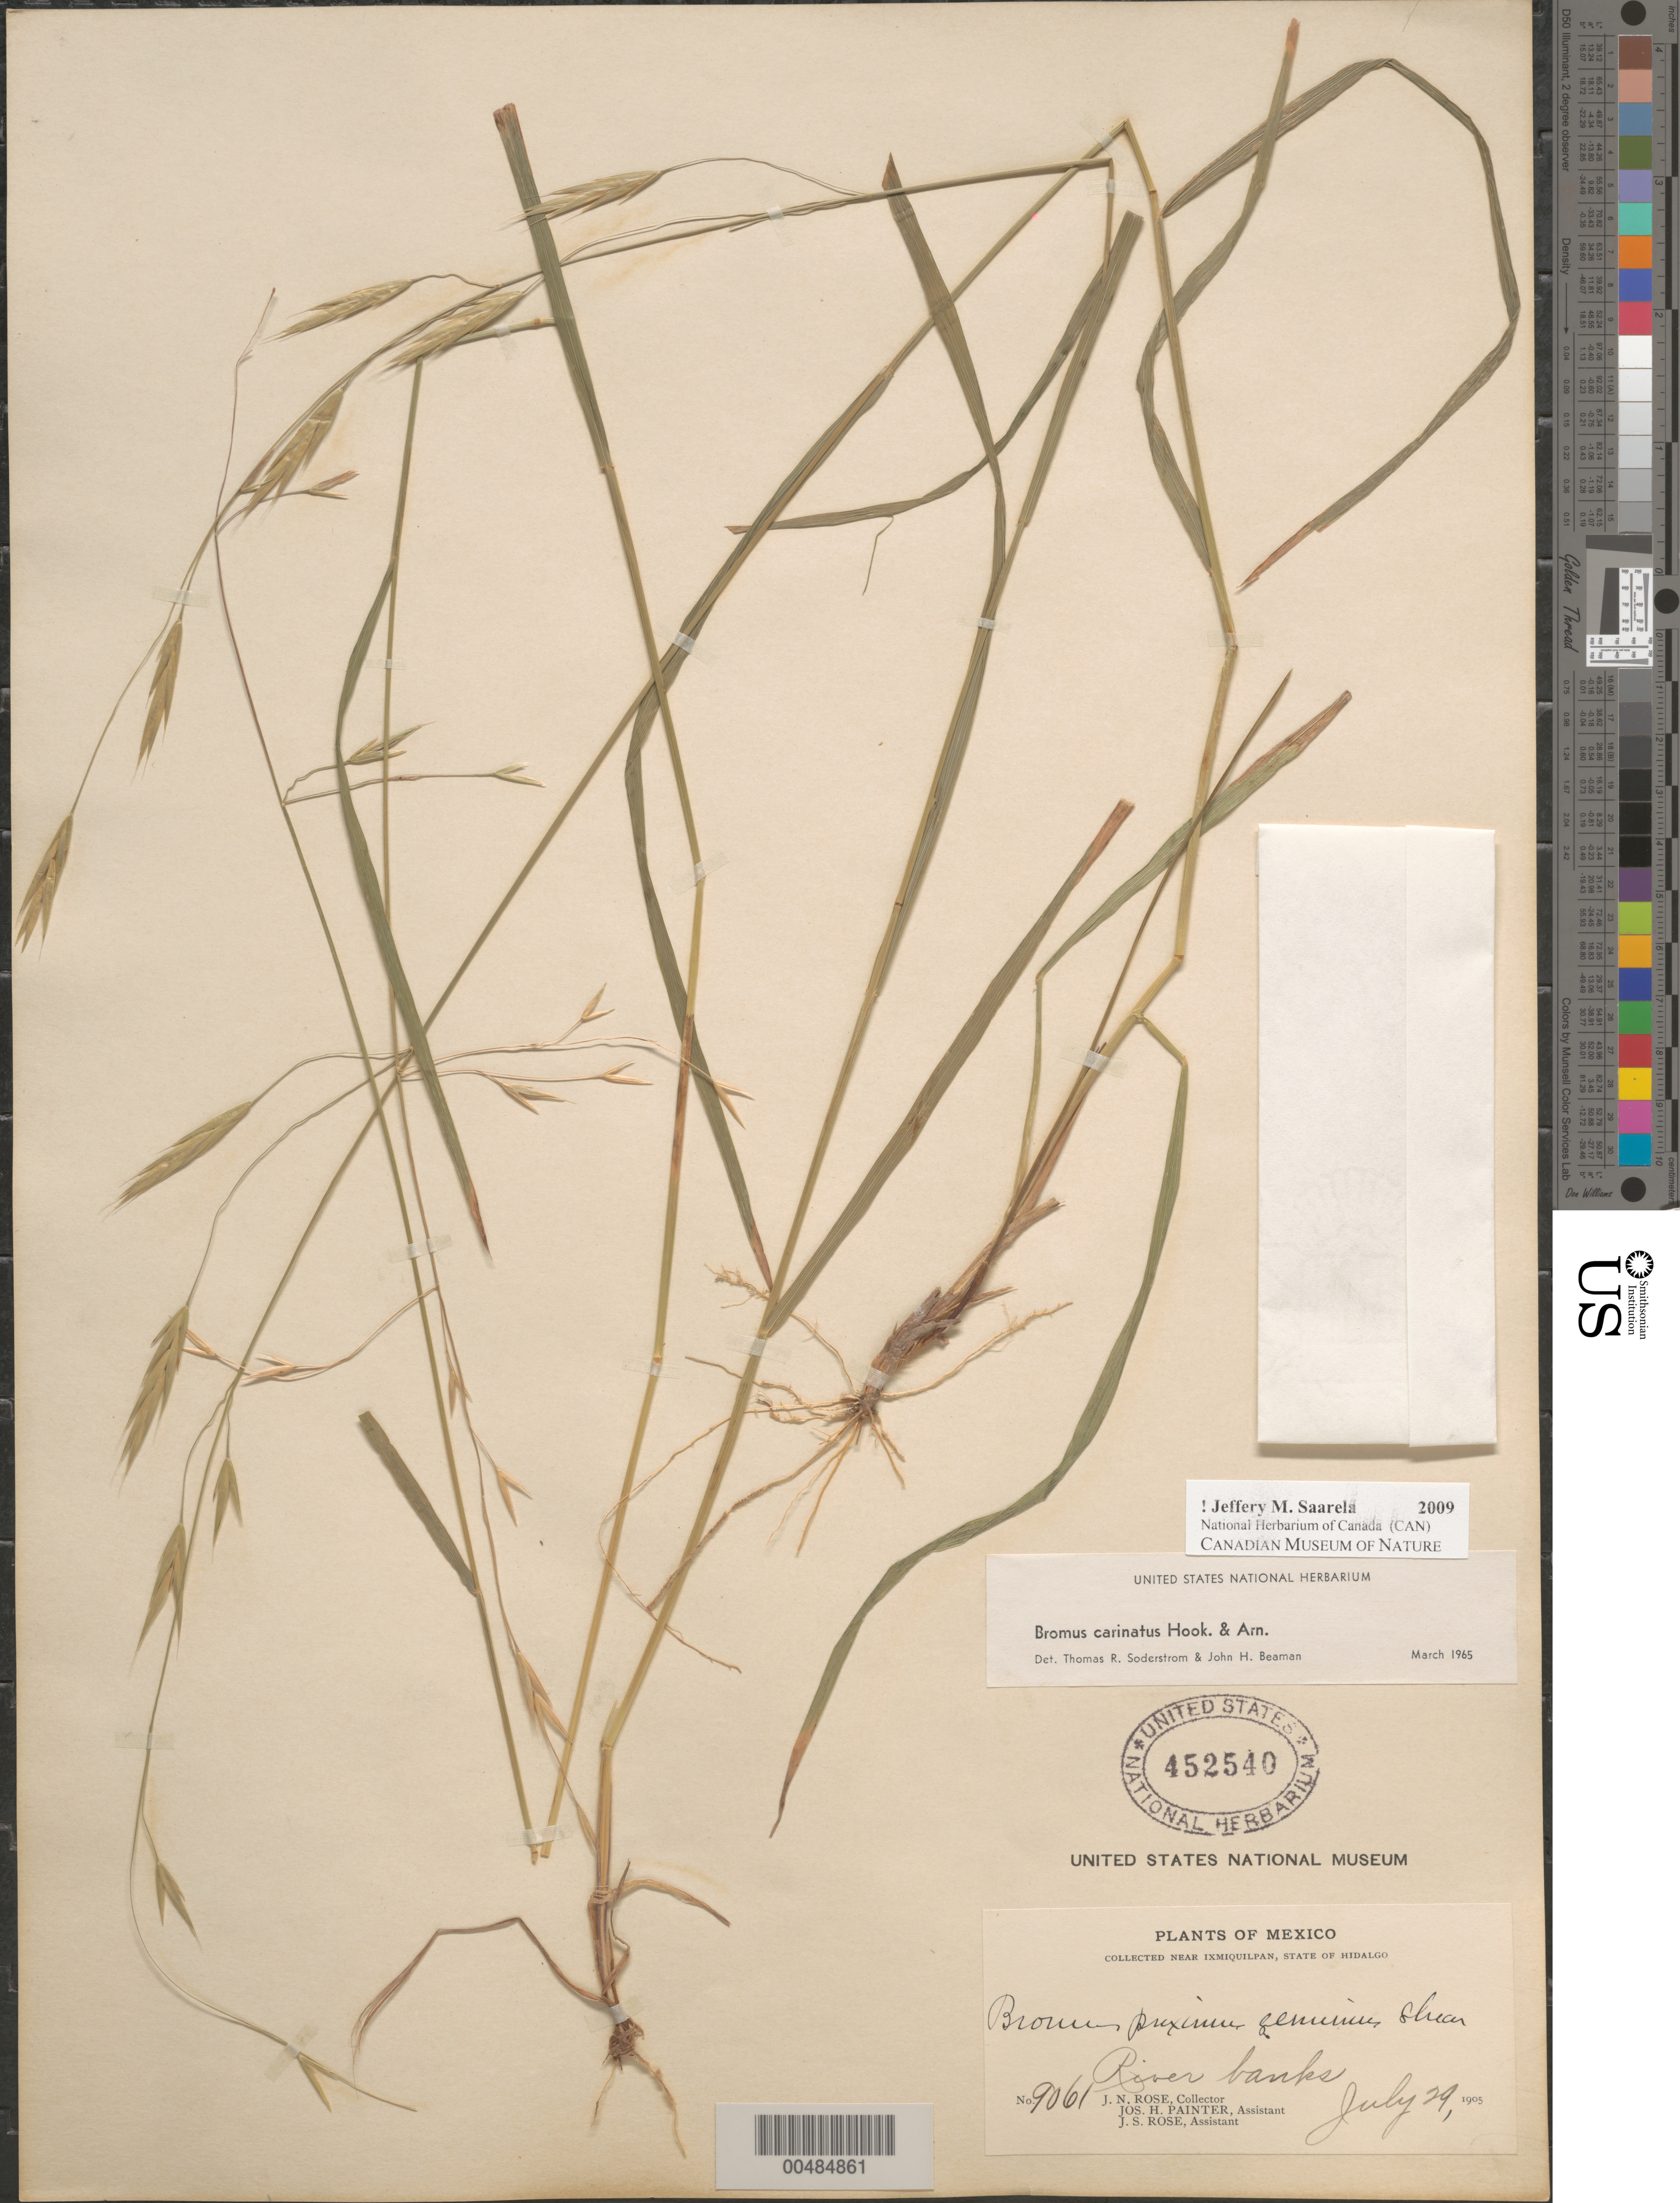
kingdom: Plantae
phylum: Tracheophyta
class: Liliopsida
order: Poales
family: Poaceae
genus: Bromus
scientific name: Bromus carinatus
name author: Hook. & Arn.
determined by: Soderstrom, T. R.; Beaman, J. H.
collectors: J. N. Rose, J. H. Painter & J. S. Rose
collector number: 9061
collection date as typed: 29 Jul 1905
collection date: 1905-07-29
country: Mexico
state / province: Hidalgo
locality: Near Ixmiquilpan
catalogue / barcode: US 452540